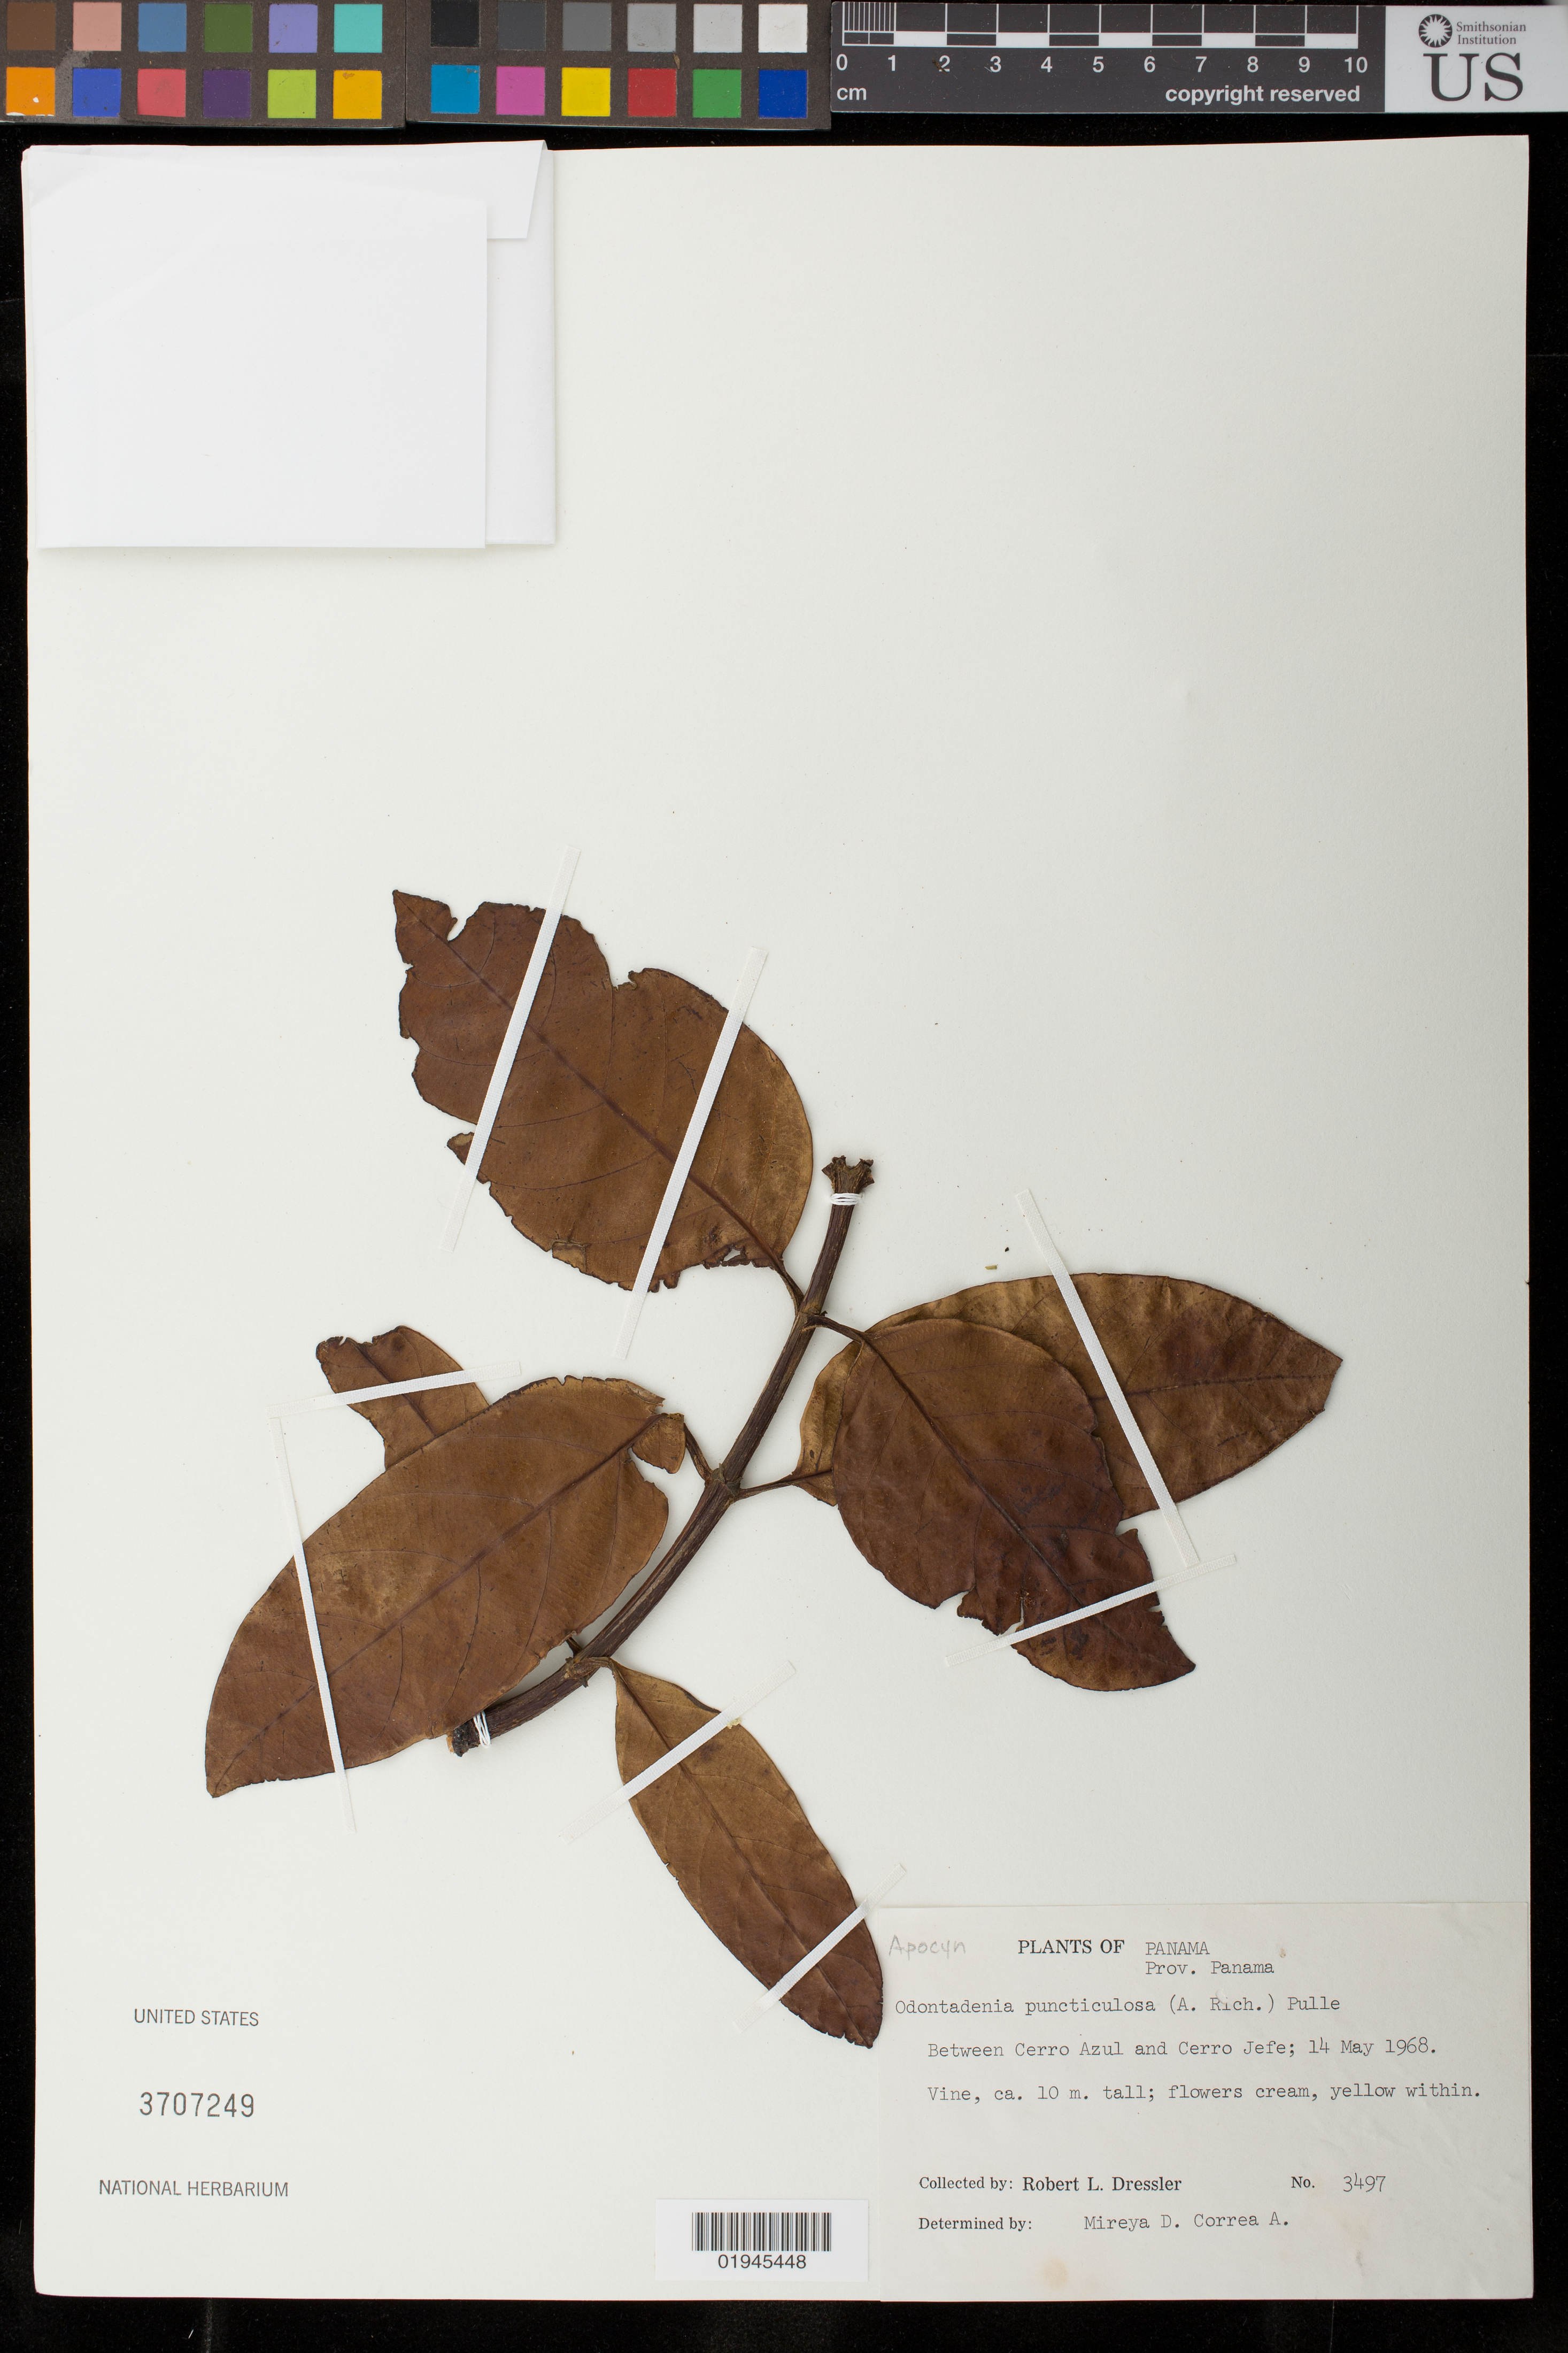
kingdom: Plantae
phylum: Tracheophyta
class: Magnoliopsida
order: Gentianales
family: Apocynaceae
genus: Odontadenia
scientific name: Odontadenia puncticulosa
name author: (Rich.) Pulle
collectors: R. Dressler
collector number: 3497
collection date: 1968-05-14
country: Panama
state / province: Panamá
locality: Between Cerro Azul and Cerro Jefe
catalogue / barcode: US 3707249